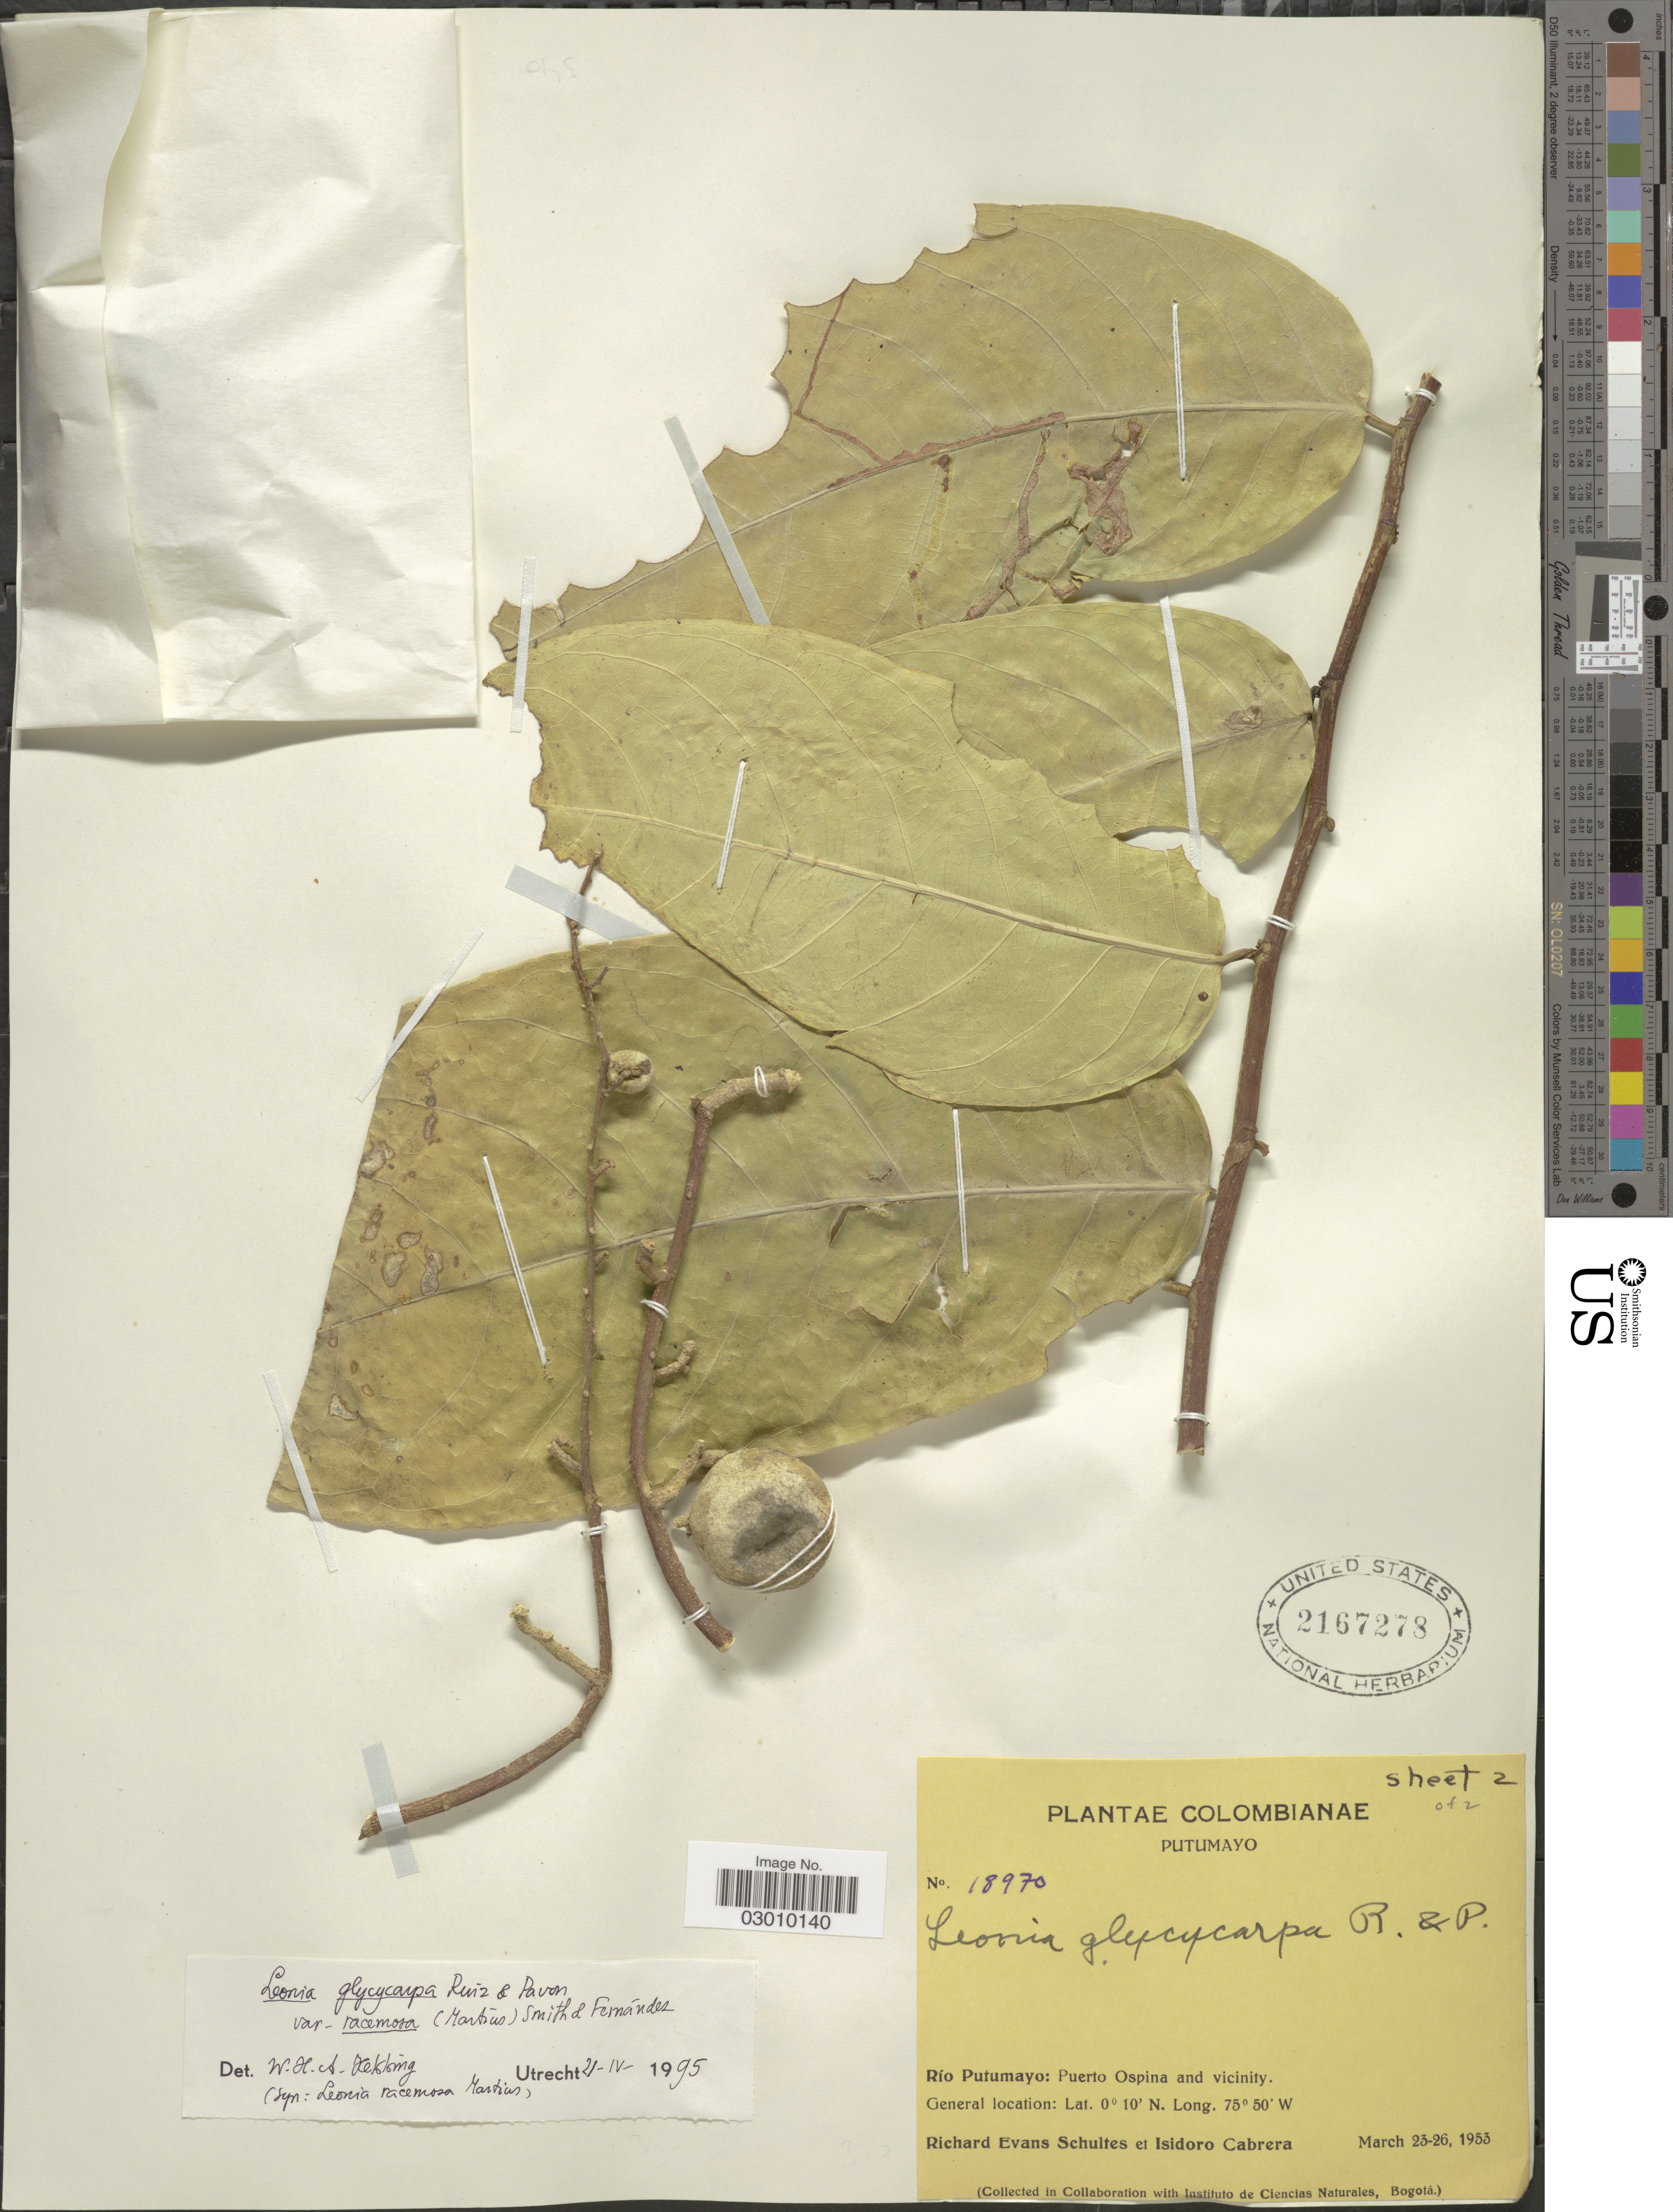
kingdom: Plantae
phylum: Tracheophyta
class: Magnoliopsida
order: Malpighiales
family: Violaceae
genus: Leonia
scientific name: Leonia glycycarpa var. racemosa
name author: (Mart.) L.B. Sm. & A. Fernández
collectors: R. E. Schultes & I. Cabrera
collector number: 18970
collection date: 1953-03-23/1953-03-26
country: Colombia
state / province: Putumayo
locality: Río Putumayo: Puerto Ospina and vicinity .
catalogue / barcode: US 2167278